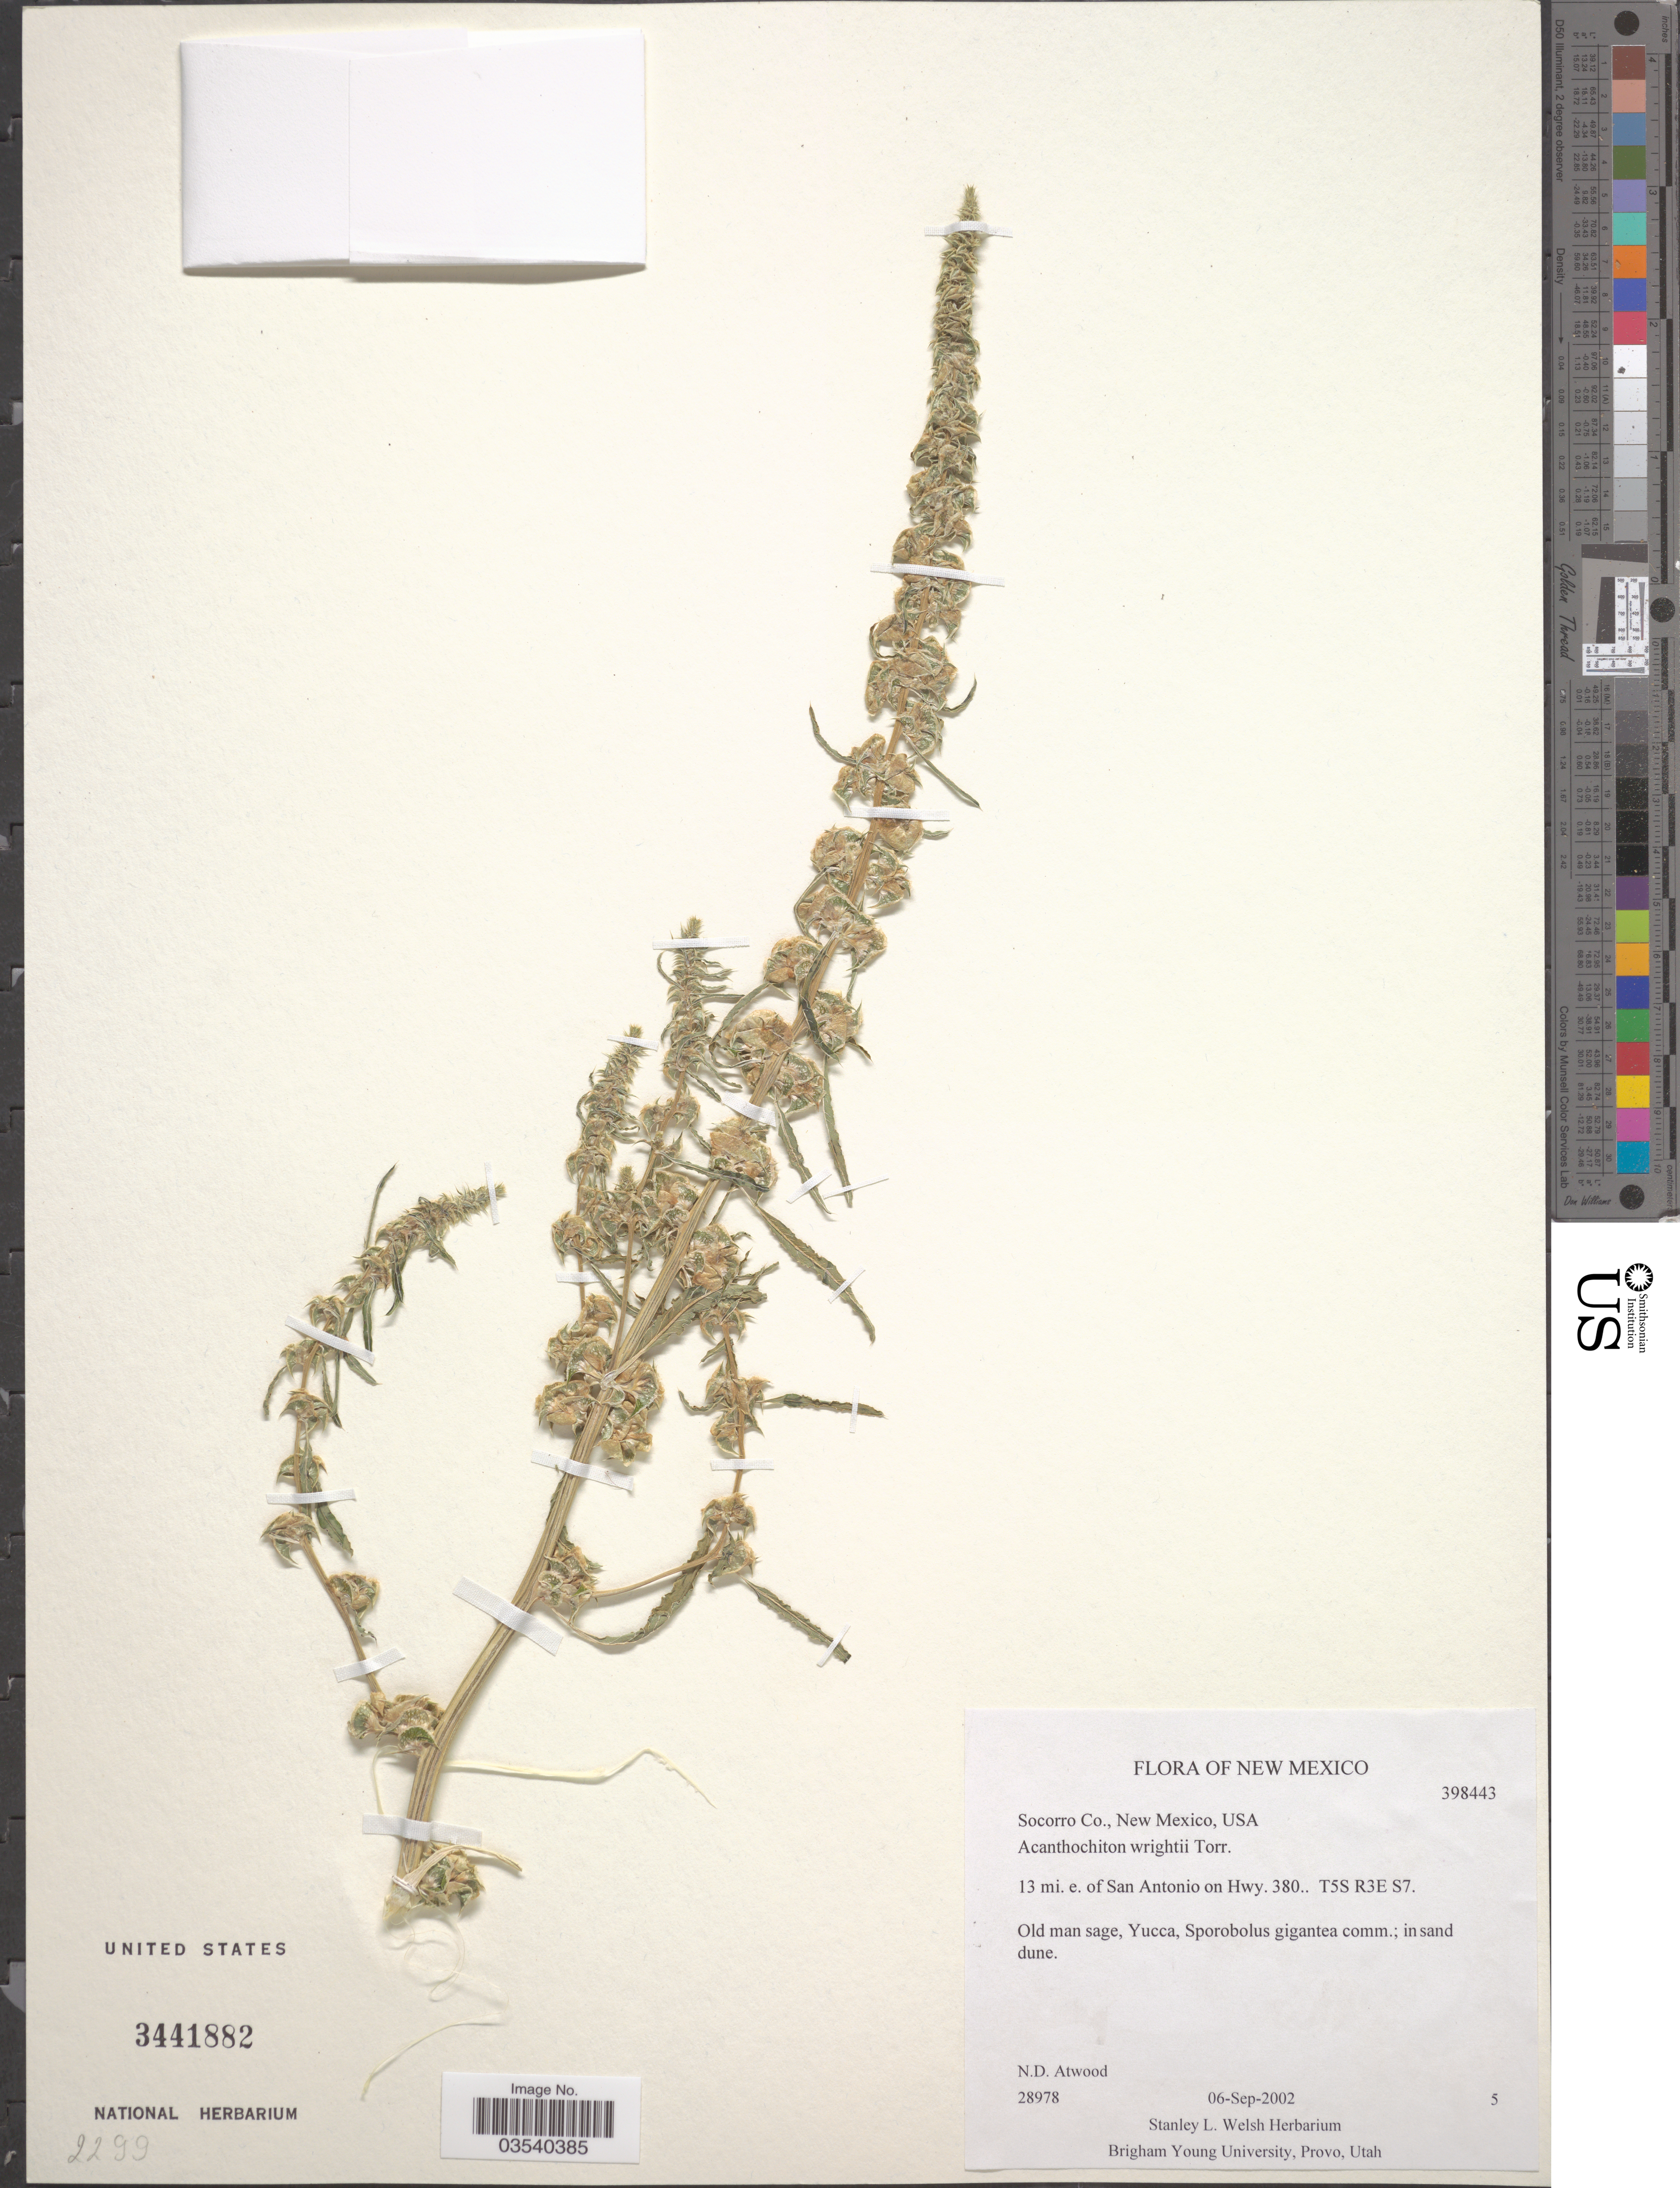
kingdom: Plantae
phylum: Tracheophyta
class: Magnoliopsida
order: Caryophyllales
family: Amaranthaceae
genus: Amaranthus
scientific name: Amaranthus deflexus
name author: L.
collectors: N. Atwood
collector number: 28978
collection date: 2002-09-06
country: United States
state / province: New Mexico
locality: Socorro Co. 13 mi. e. of San Antonio on Hwy. 380. T5S R3E S7.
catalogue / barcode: US 3441882